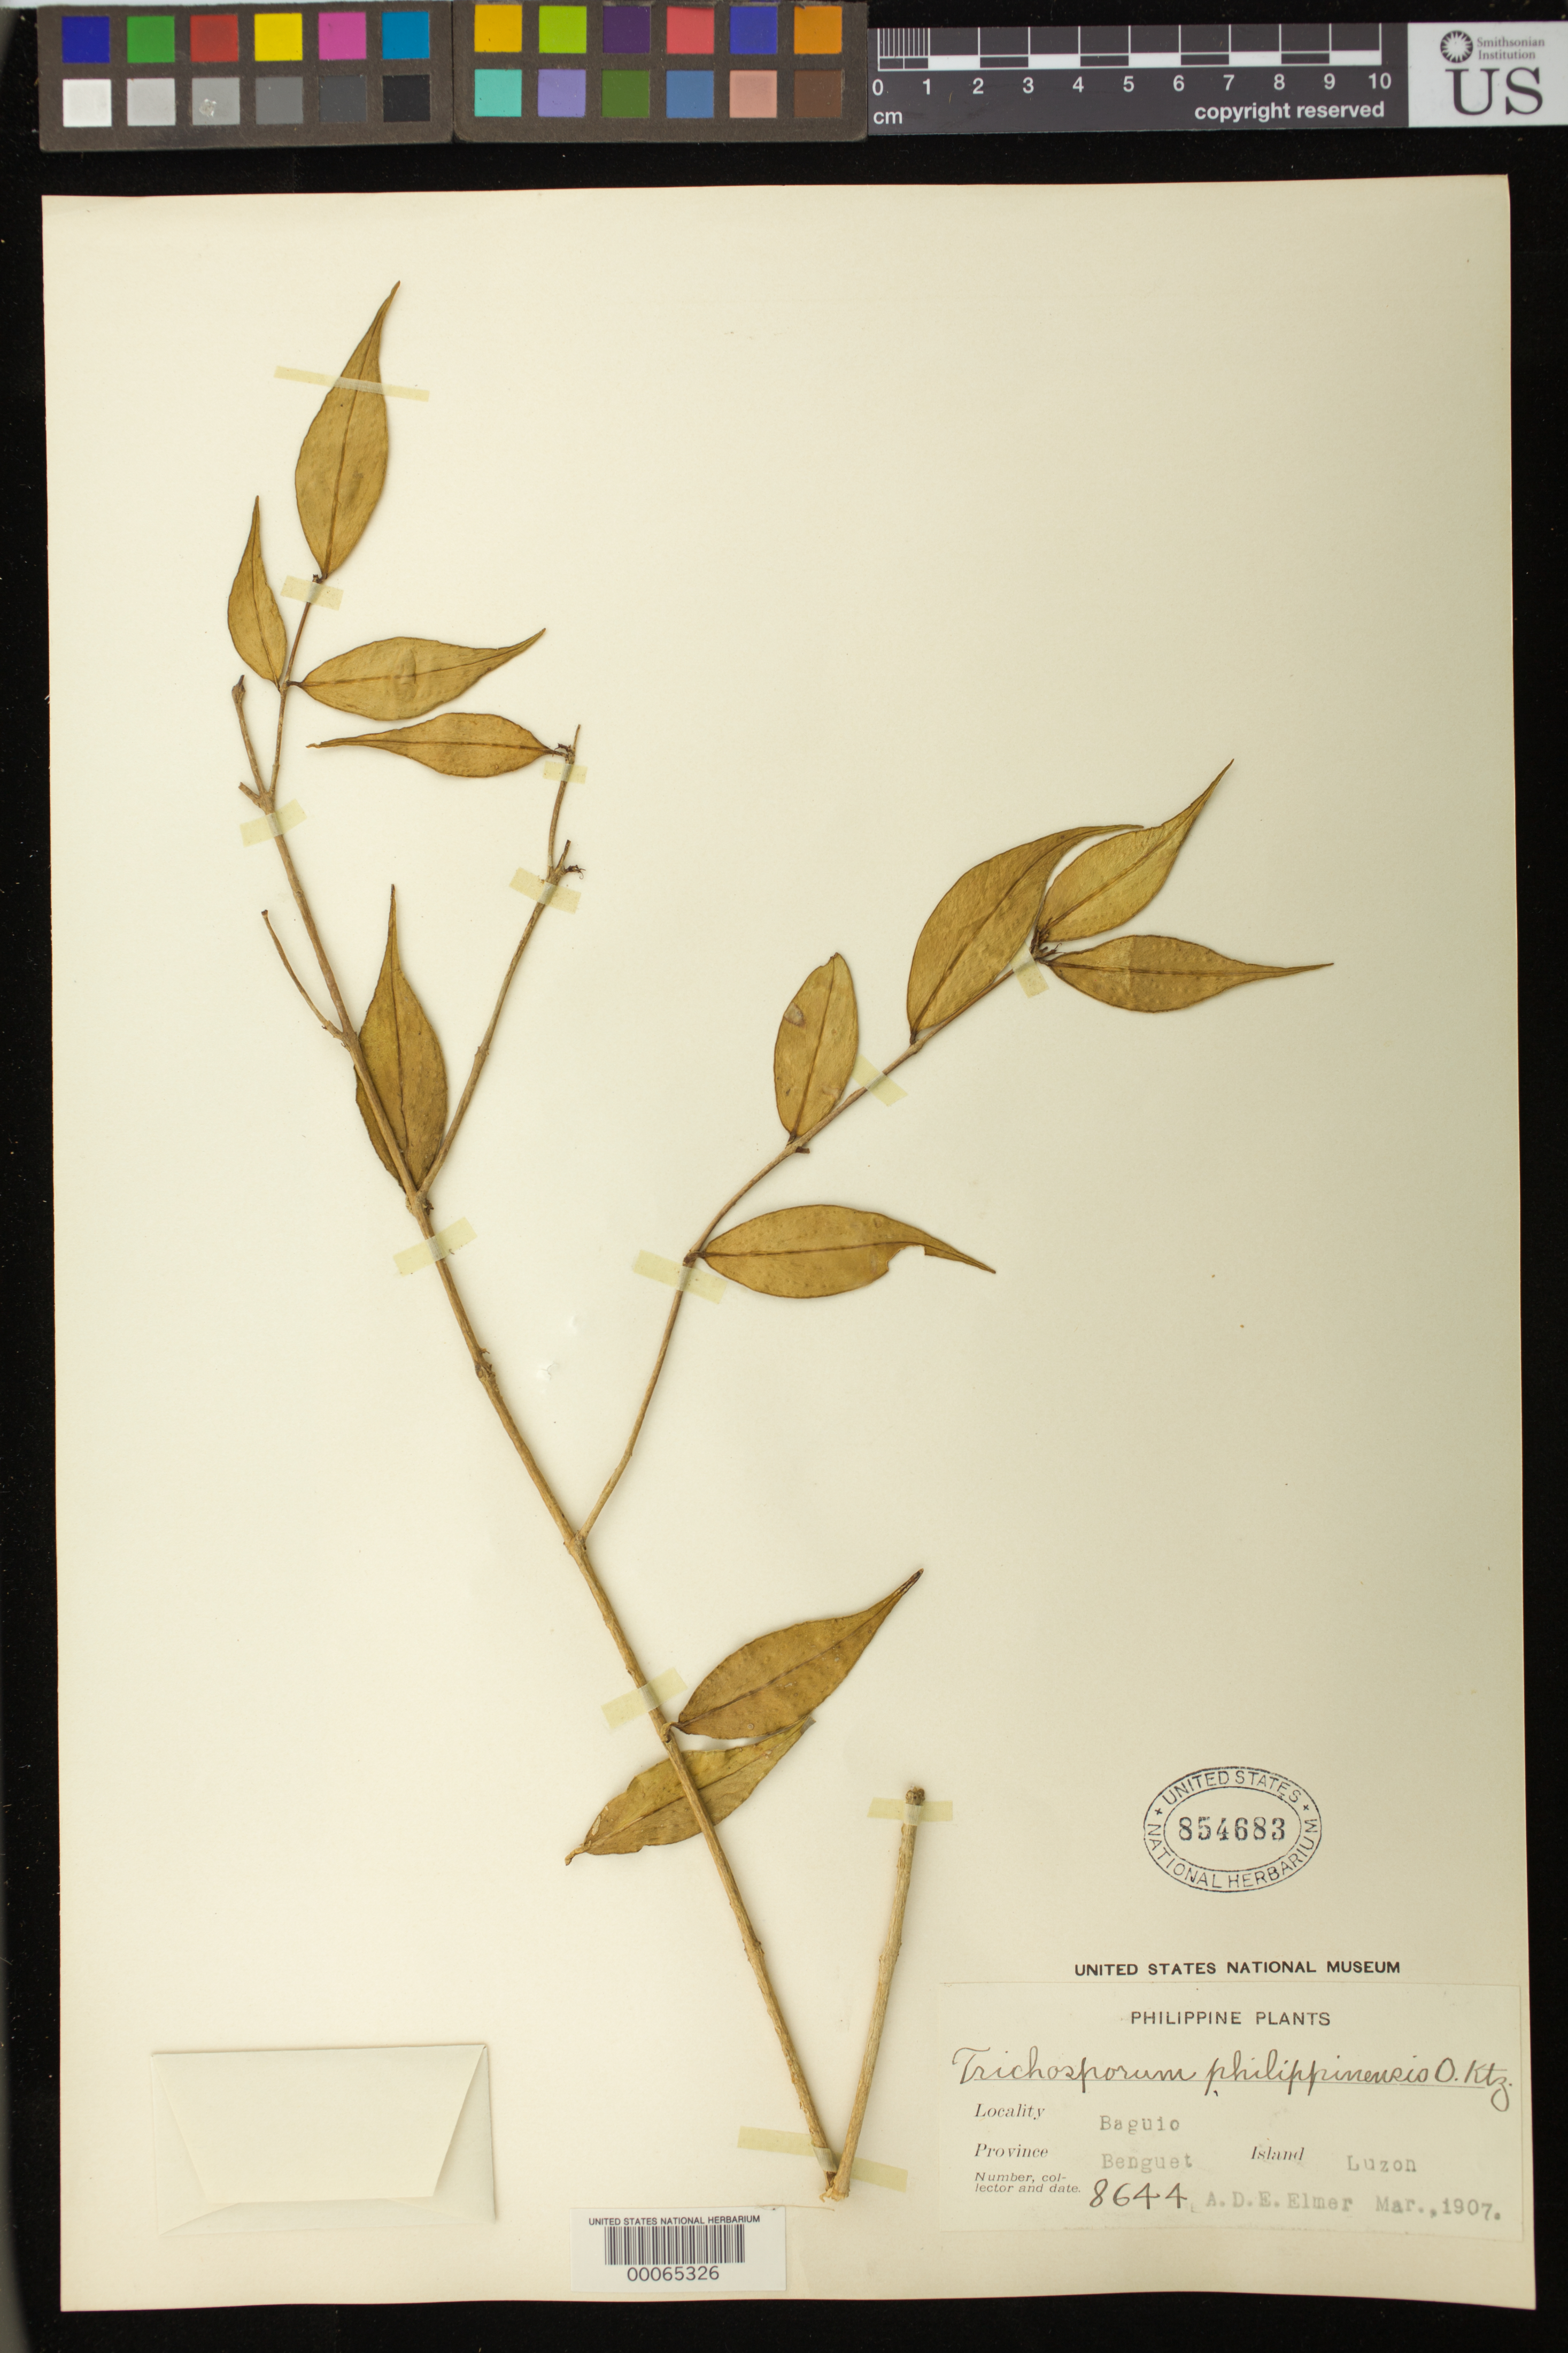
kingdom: Plantae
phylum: Tracheophyta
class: Magnoliopsida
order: Lamiales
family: Gesneriaceae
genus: Trichosporum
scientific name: Trichosporum philippinense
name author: (C.B. Clarke) Kuntze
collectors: A. D. E. Elmer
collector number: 8644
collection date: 1907-03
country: Philippines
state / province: Cordillera (Administrative Region)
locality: Baguio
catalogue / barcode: US 854683